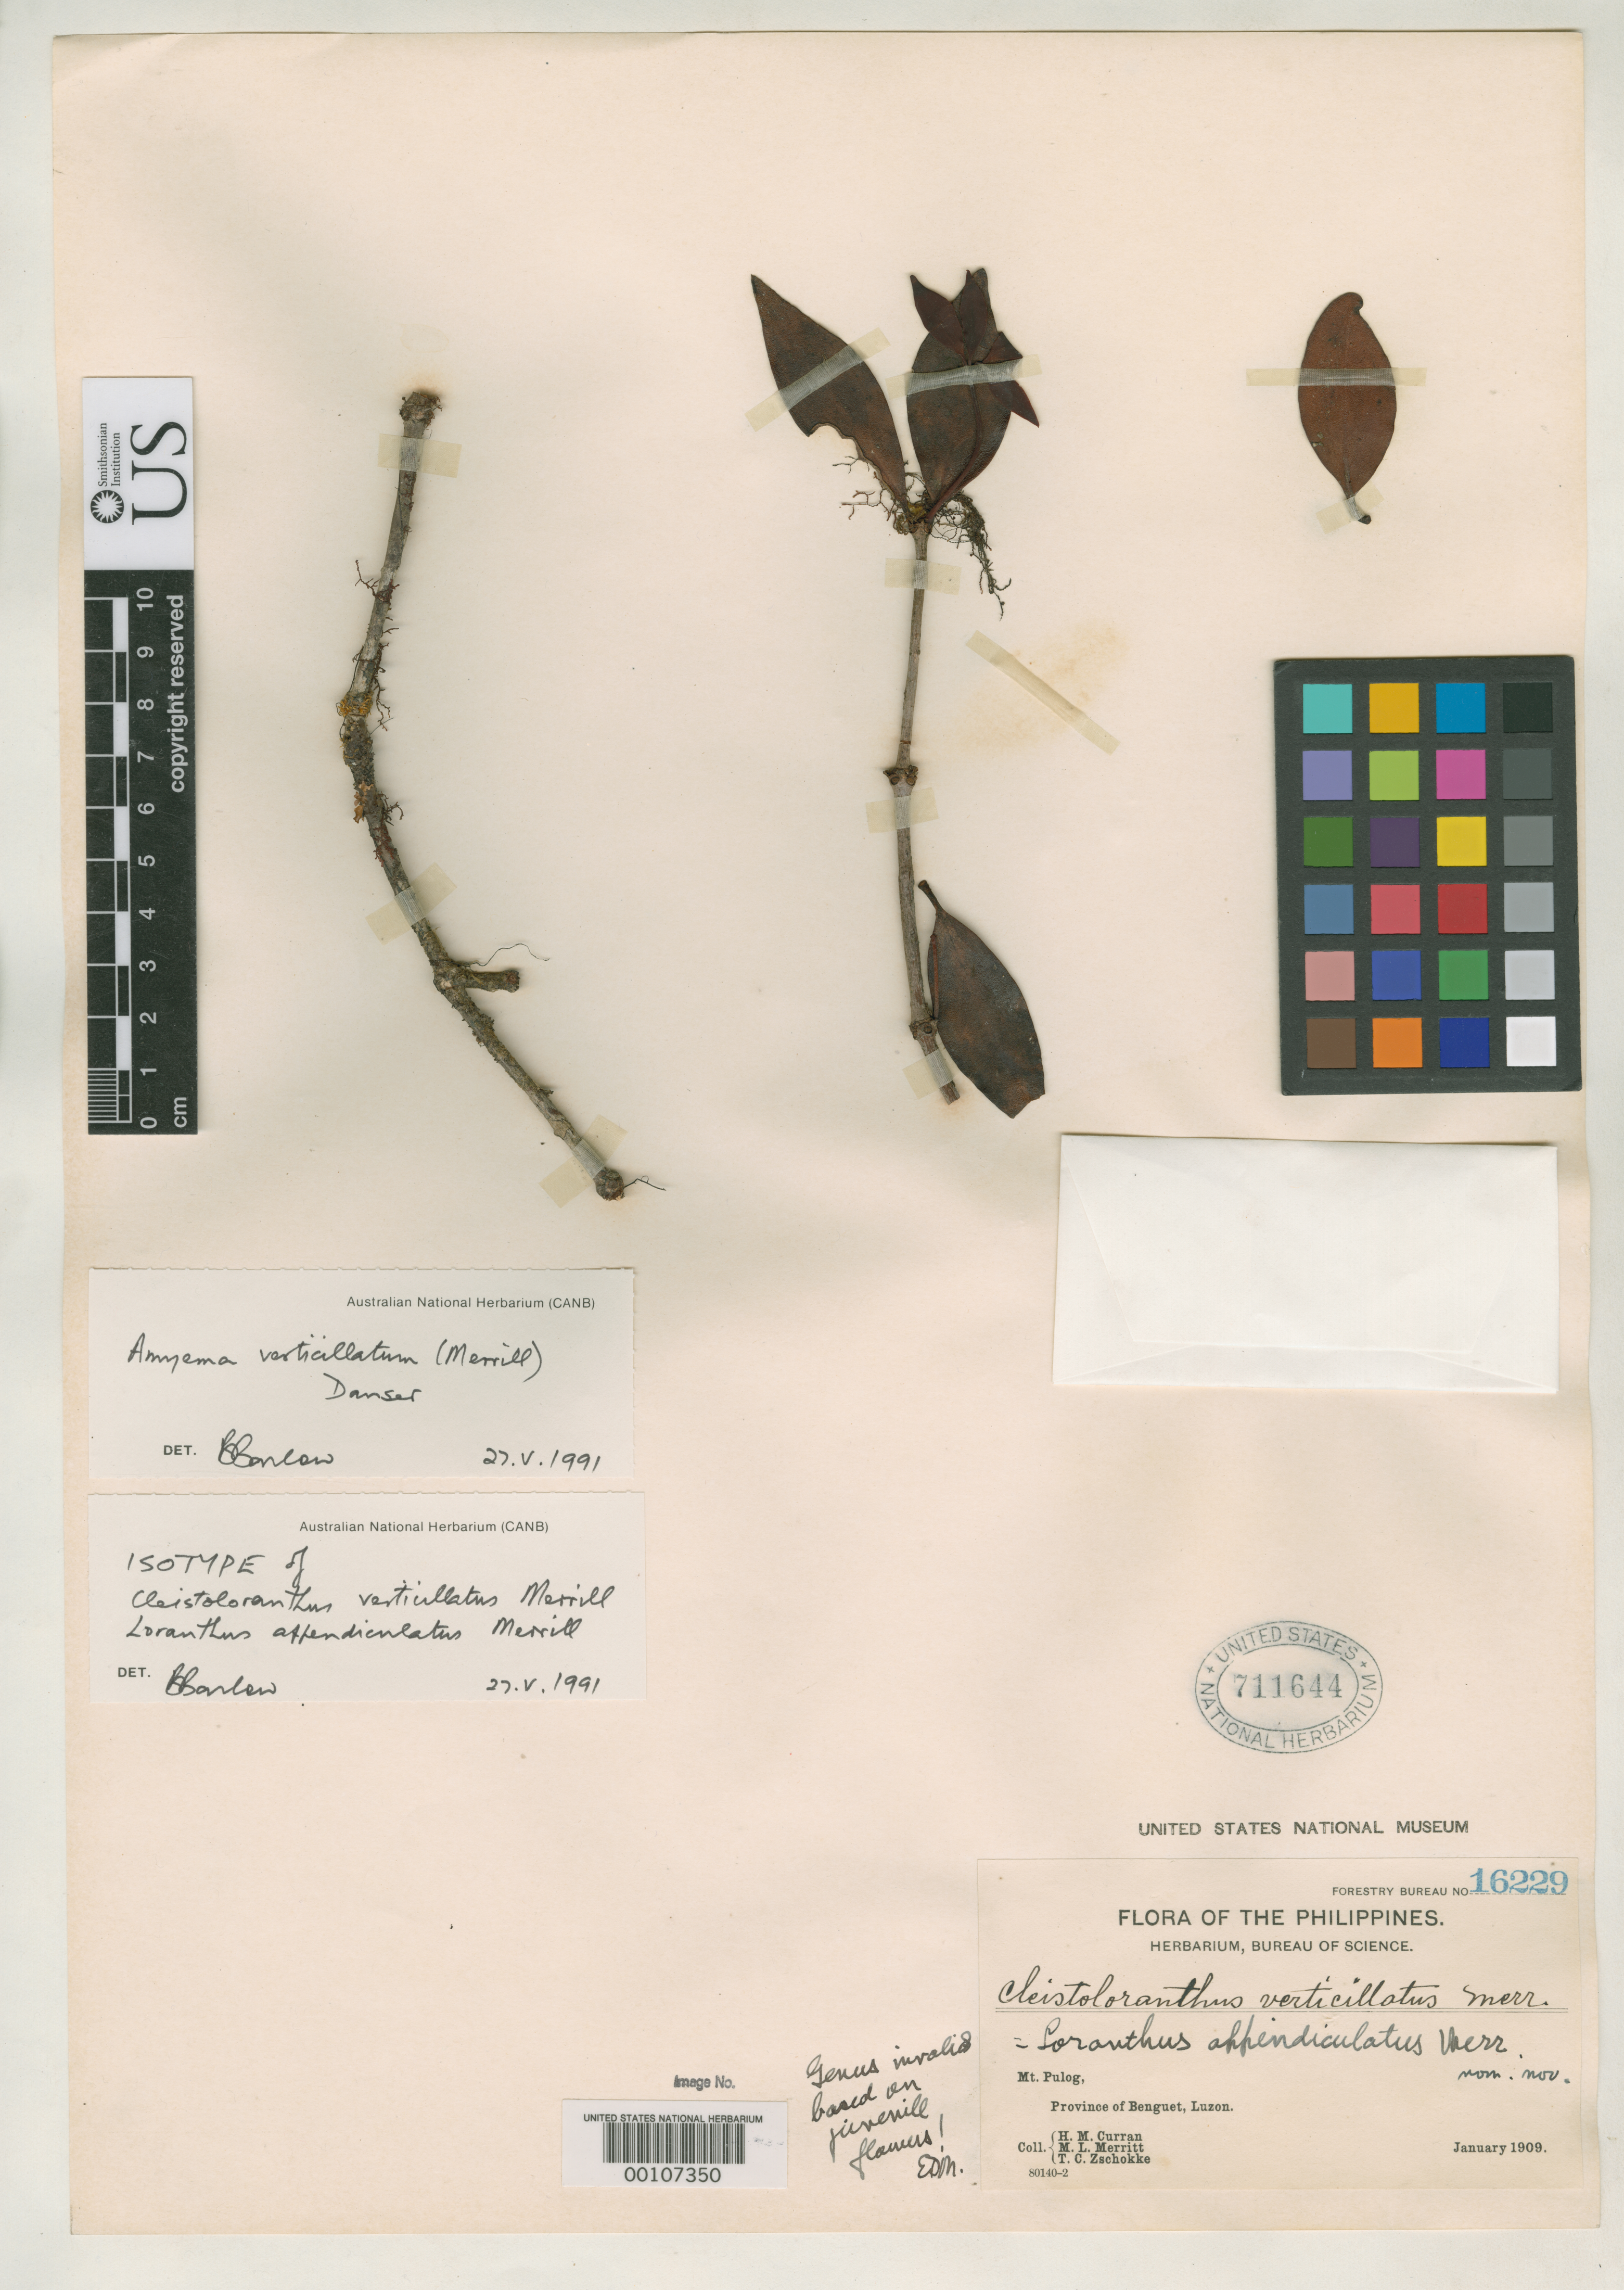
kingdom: Plantae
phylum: Tracheophyta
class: Magnoliopsida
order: Santalales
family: Loranthaceae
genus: Cleistoloranthus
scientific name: Cleistoloranthus verticillatus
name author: Merr.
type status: Isotype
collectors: H. M. Curran, M. L. Merritt & T. C. Zschokke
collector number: Bur. Sci. 16229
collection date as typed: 05 Jan 1909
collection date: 1909-01-05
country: Philippines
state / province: Cordillera (Administrative Region)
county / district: Benguet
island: Luzon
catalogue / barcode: US 711644-2